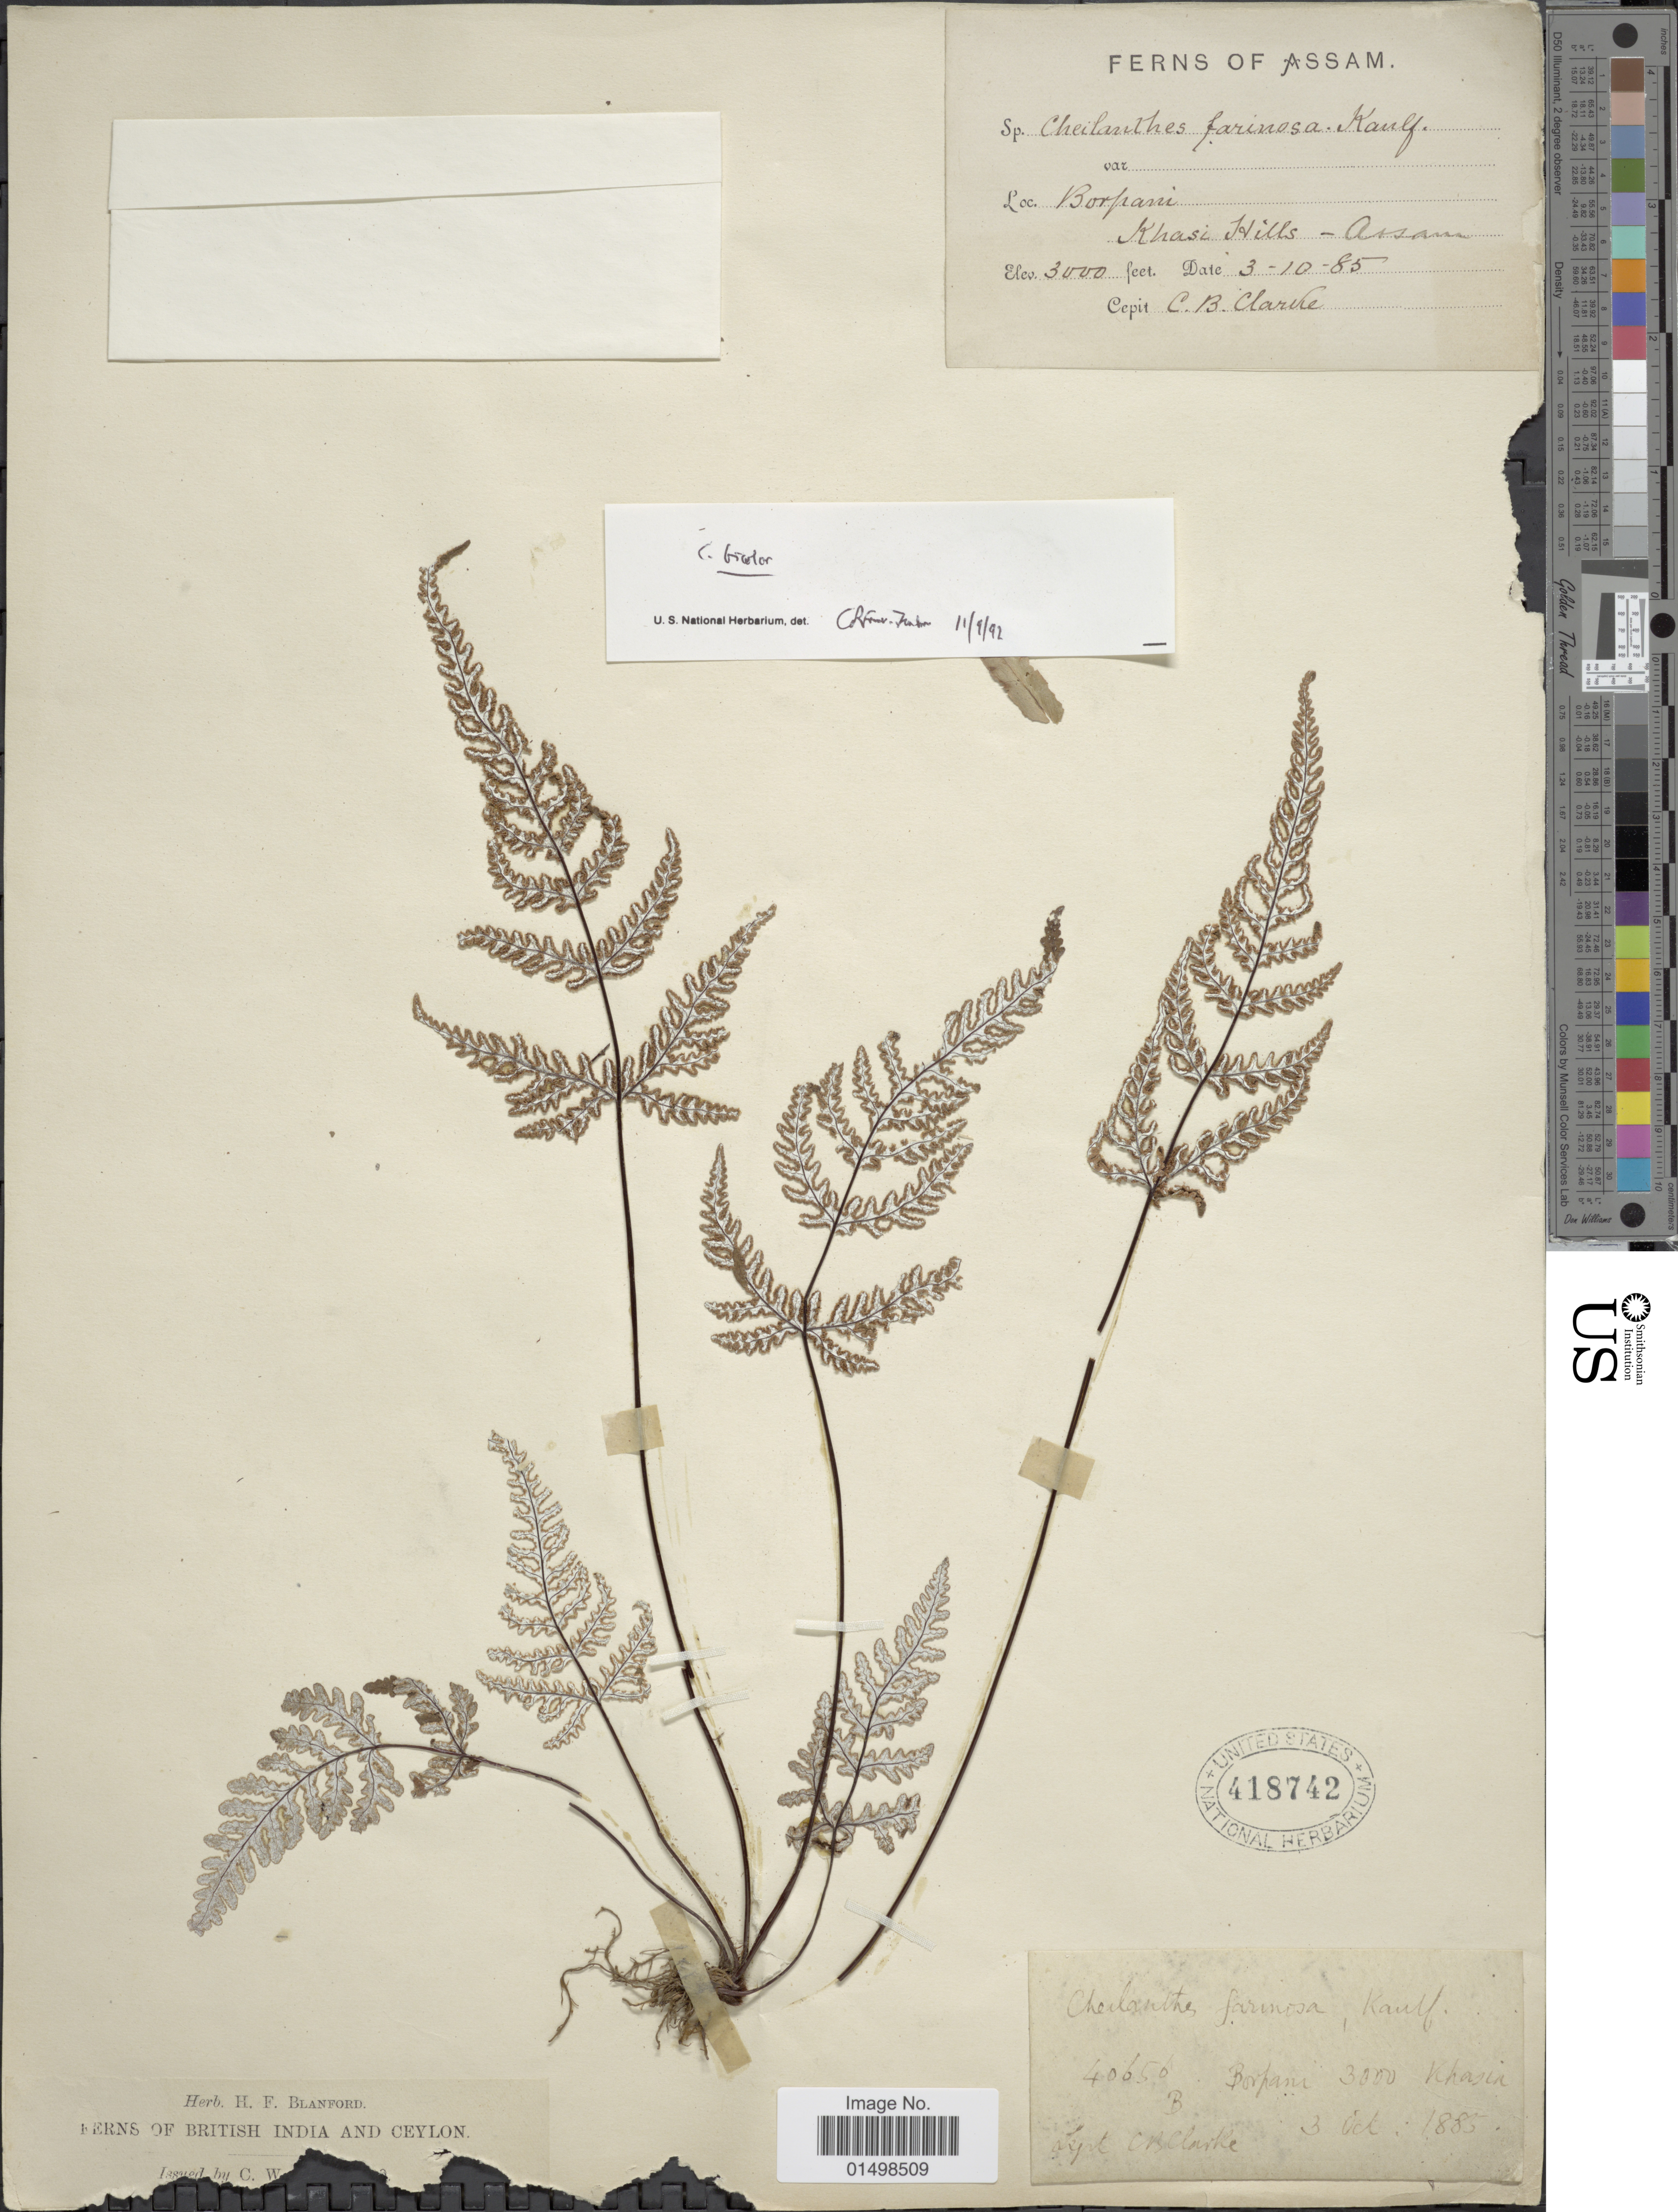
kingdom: Plantae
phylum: Tracheophyta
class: Polypodiopsida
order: Polypodiales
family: Pteridaceae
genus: Aleuritopteris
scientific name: Aleuritopteris farinosa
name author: (Forssk.) Fée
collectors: C. B. Clarke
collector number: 40659B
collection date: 1885-10-03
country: India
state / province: Meghalaya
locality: Ferns of Assam, Borpani Khasi Hills-Assam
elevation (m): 914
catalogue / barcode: US 418742